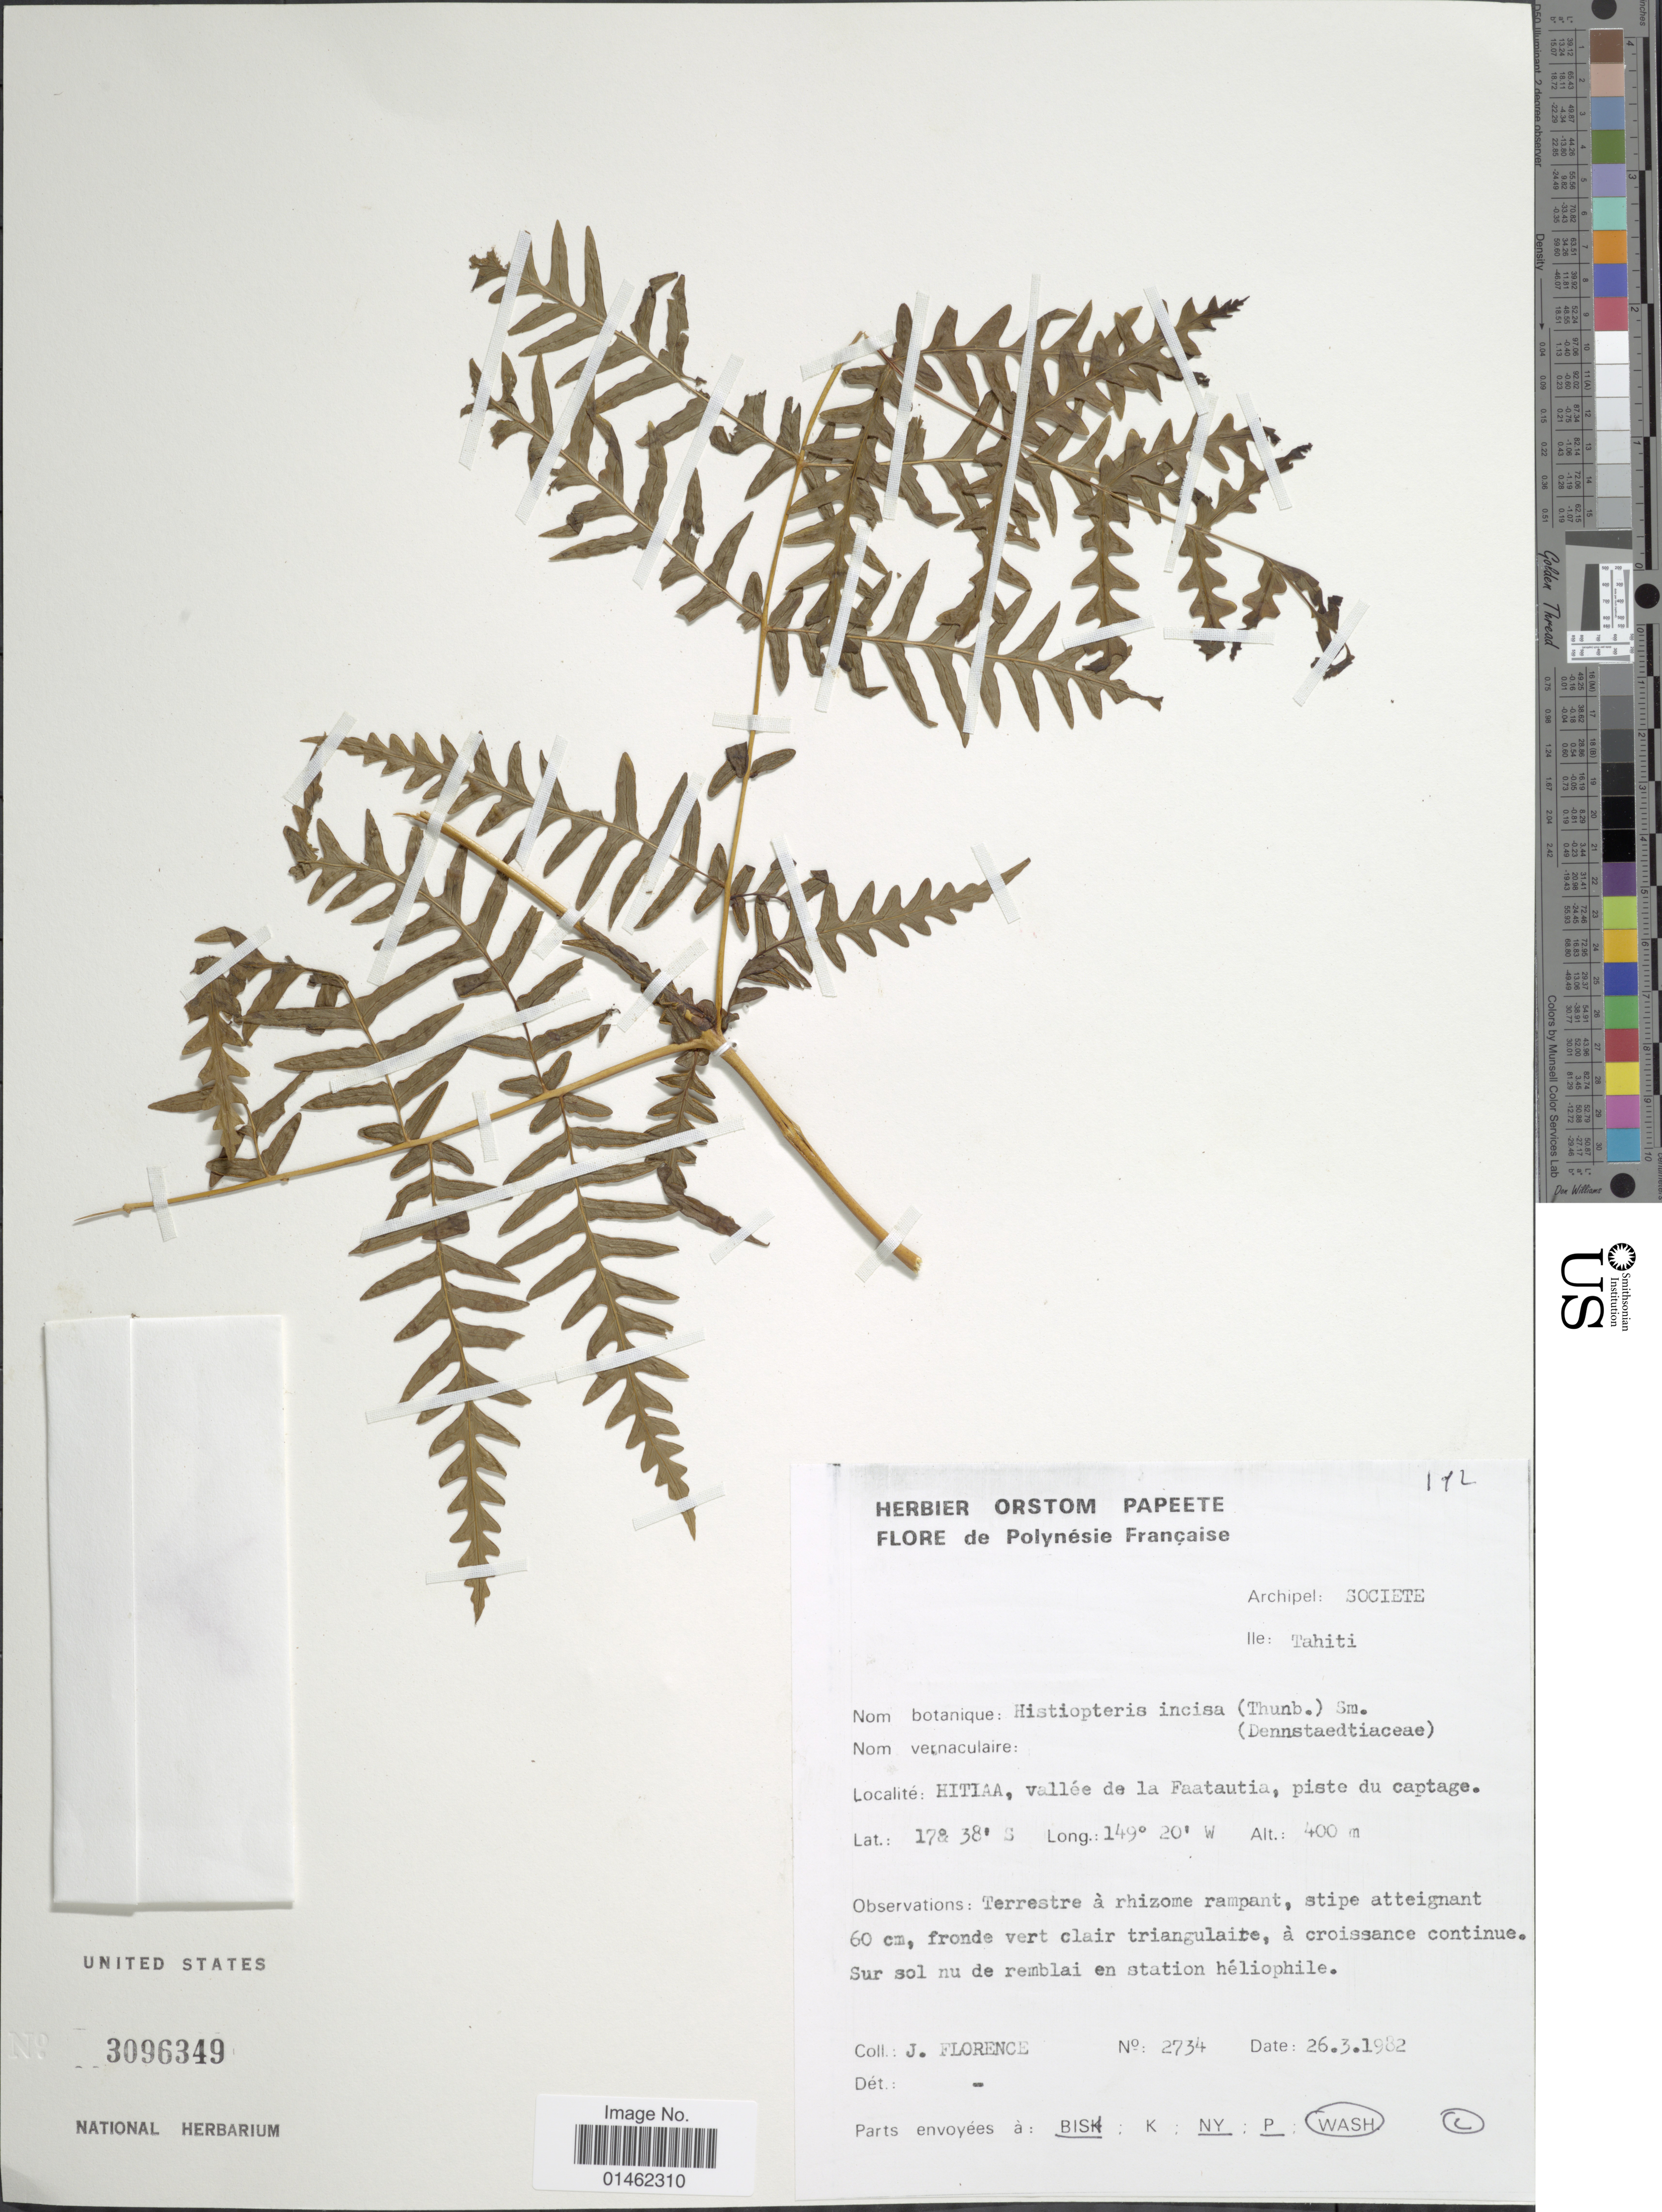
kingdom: Plantae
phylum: Tracheophyta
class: Polypodiopsida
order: Polypodiales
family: Dennstaedtiaceae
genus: Histiopteris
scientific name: Histiopteris incisa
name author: (Thunb.) J. Sm.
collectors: J. Florence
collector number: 2734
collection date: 1982-03-26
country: French Polynesia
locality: Archipel: Societe, Ile: Tahiti, Hitiaa, vallée de la Faatautia, piste du captage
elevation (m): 400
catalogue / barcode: US 3096349